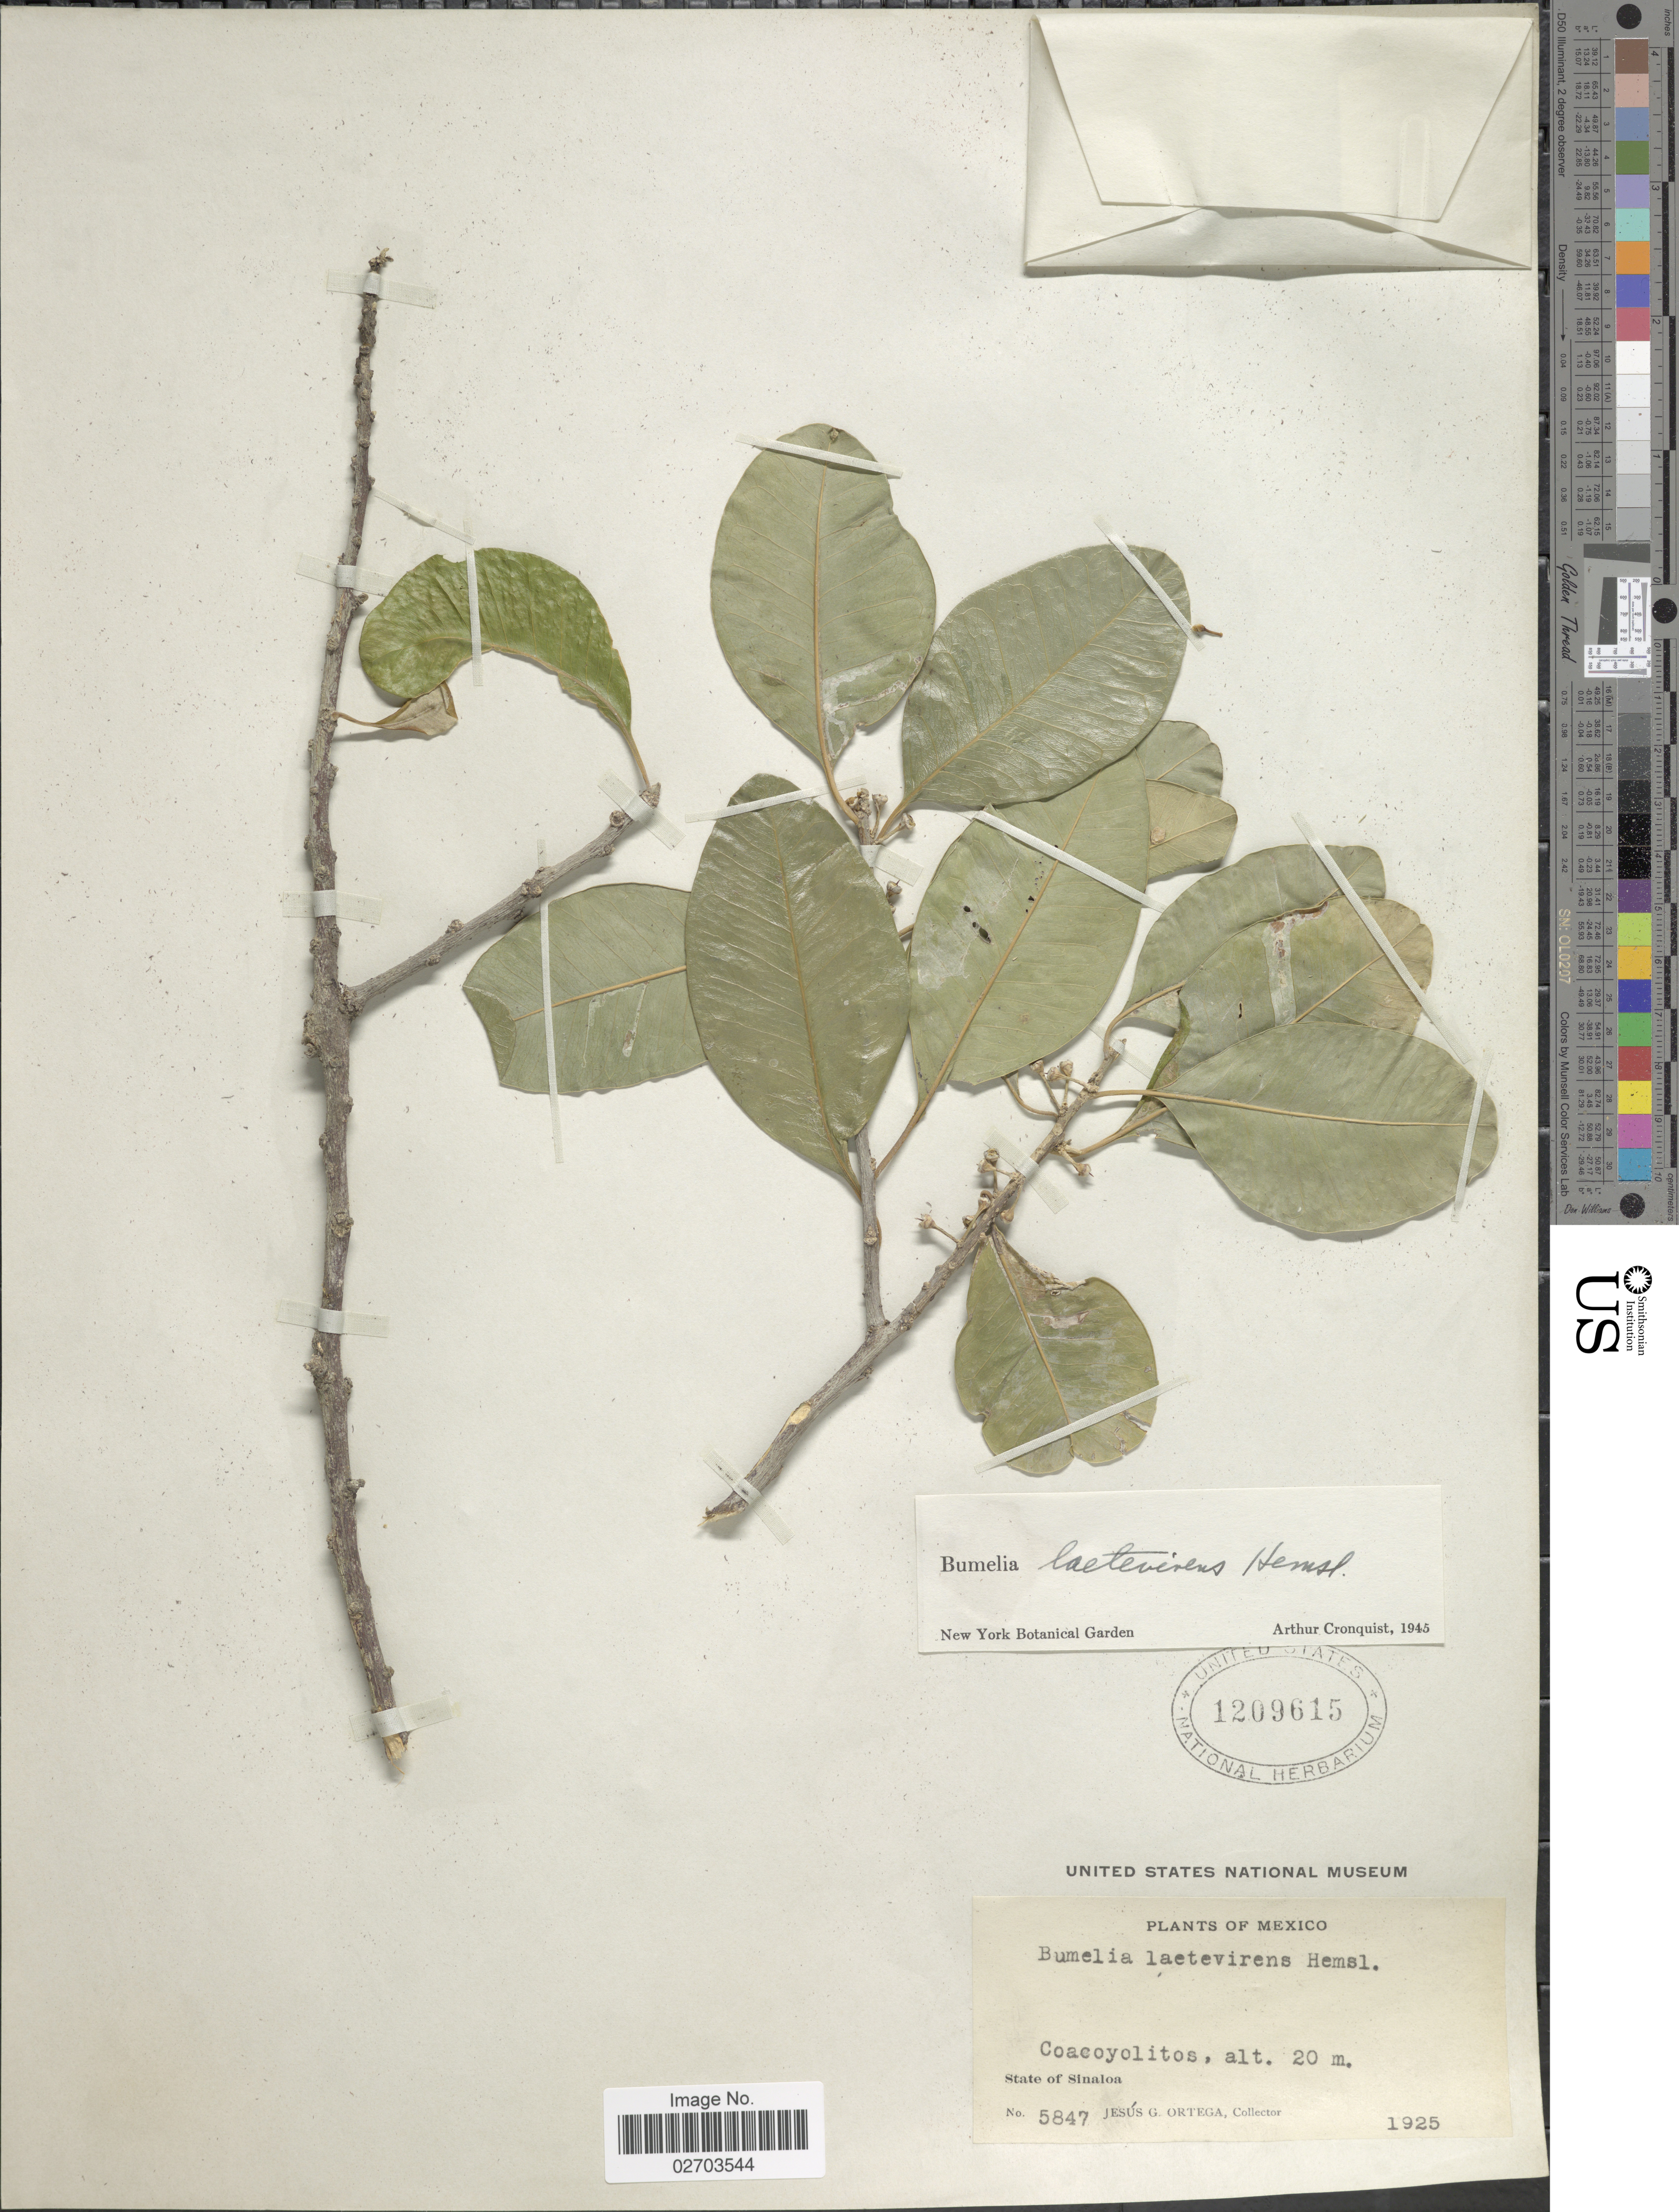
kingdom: Plantae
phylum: Tracheophyta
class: Magnoliopsida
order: Ericales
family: Sapotaceae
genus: Sideroxylon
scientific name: Sideroxylon palmeri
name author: (Rose) T.D. Penn.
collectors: J. Ortega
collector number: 5847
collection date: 1925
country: Mexico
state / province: Sinaloa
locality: Coacoyolitos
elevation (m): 20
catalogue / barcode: US 1209615